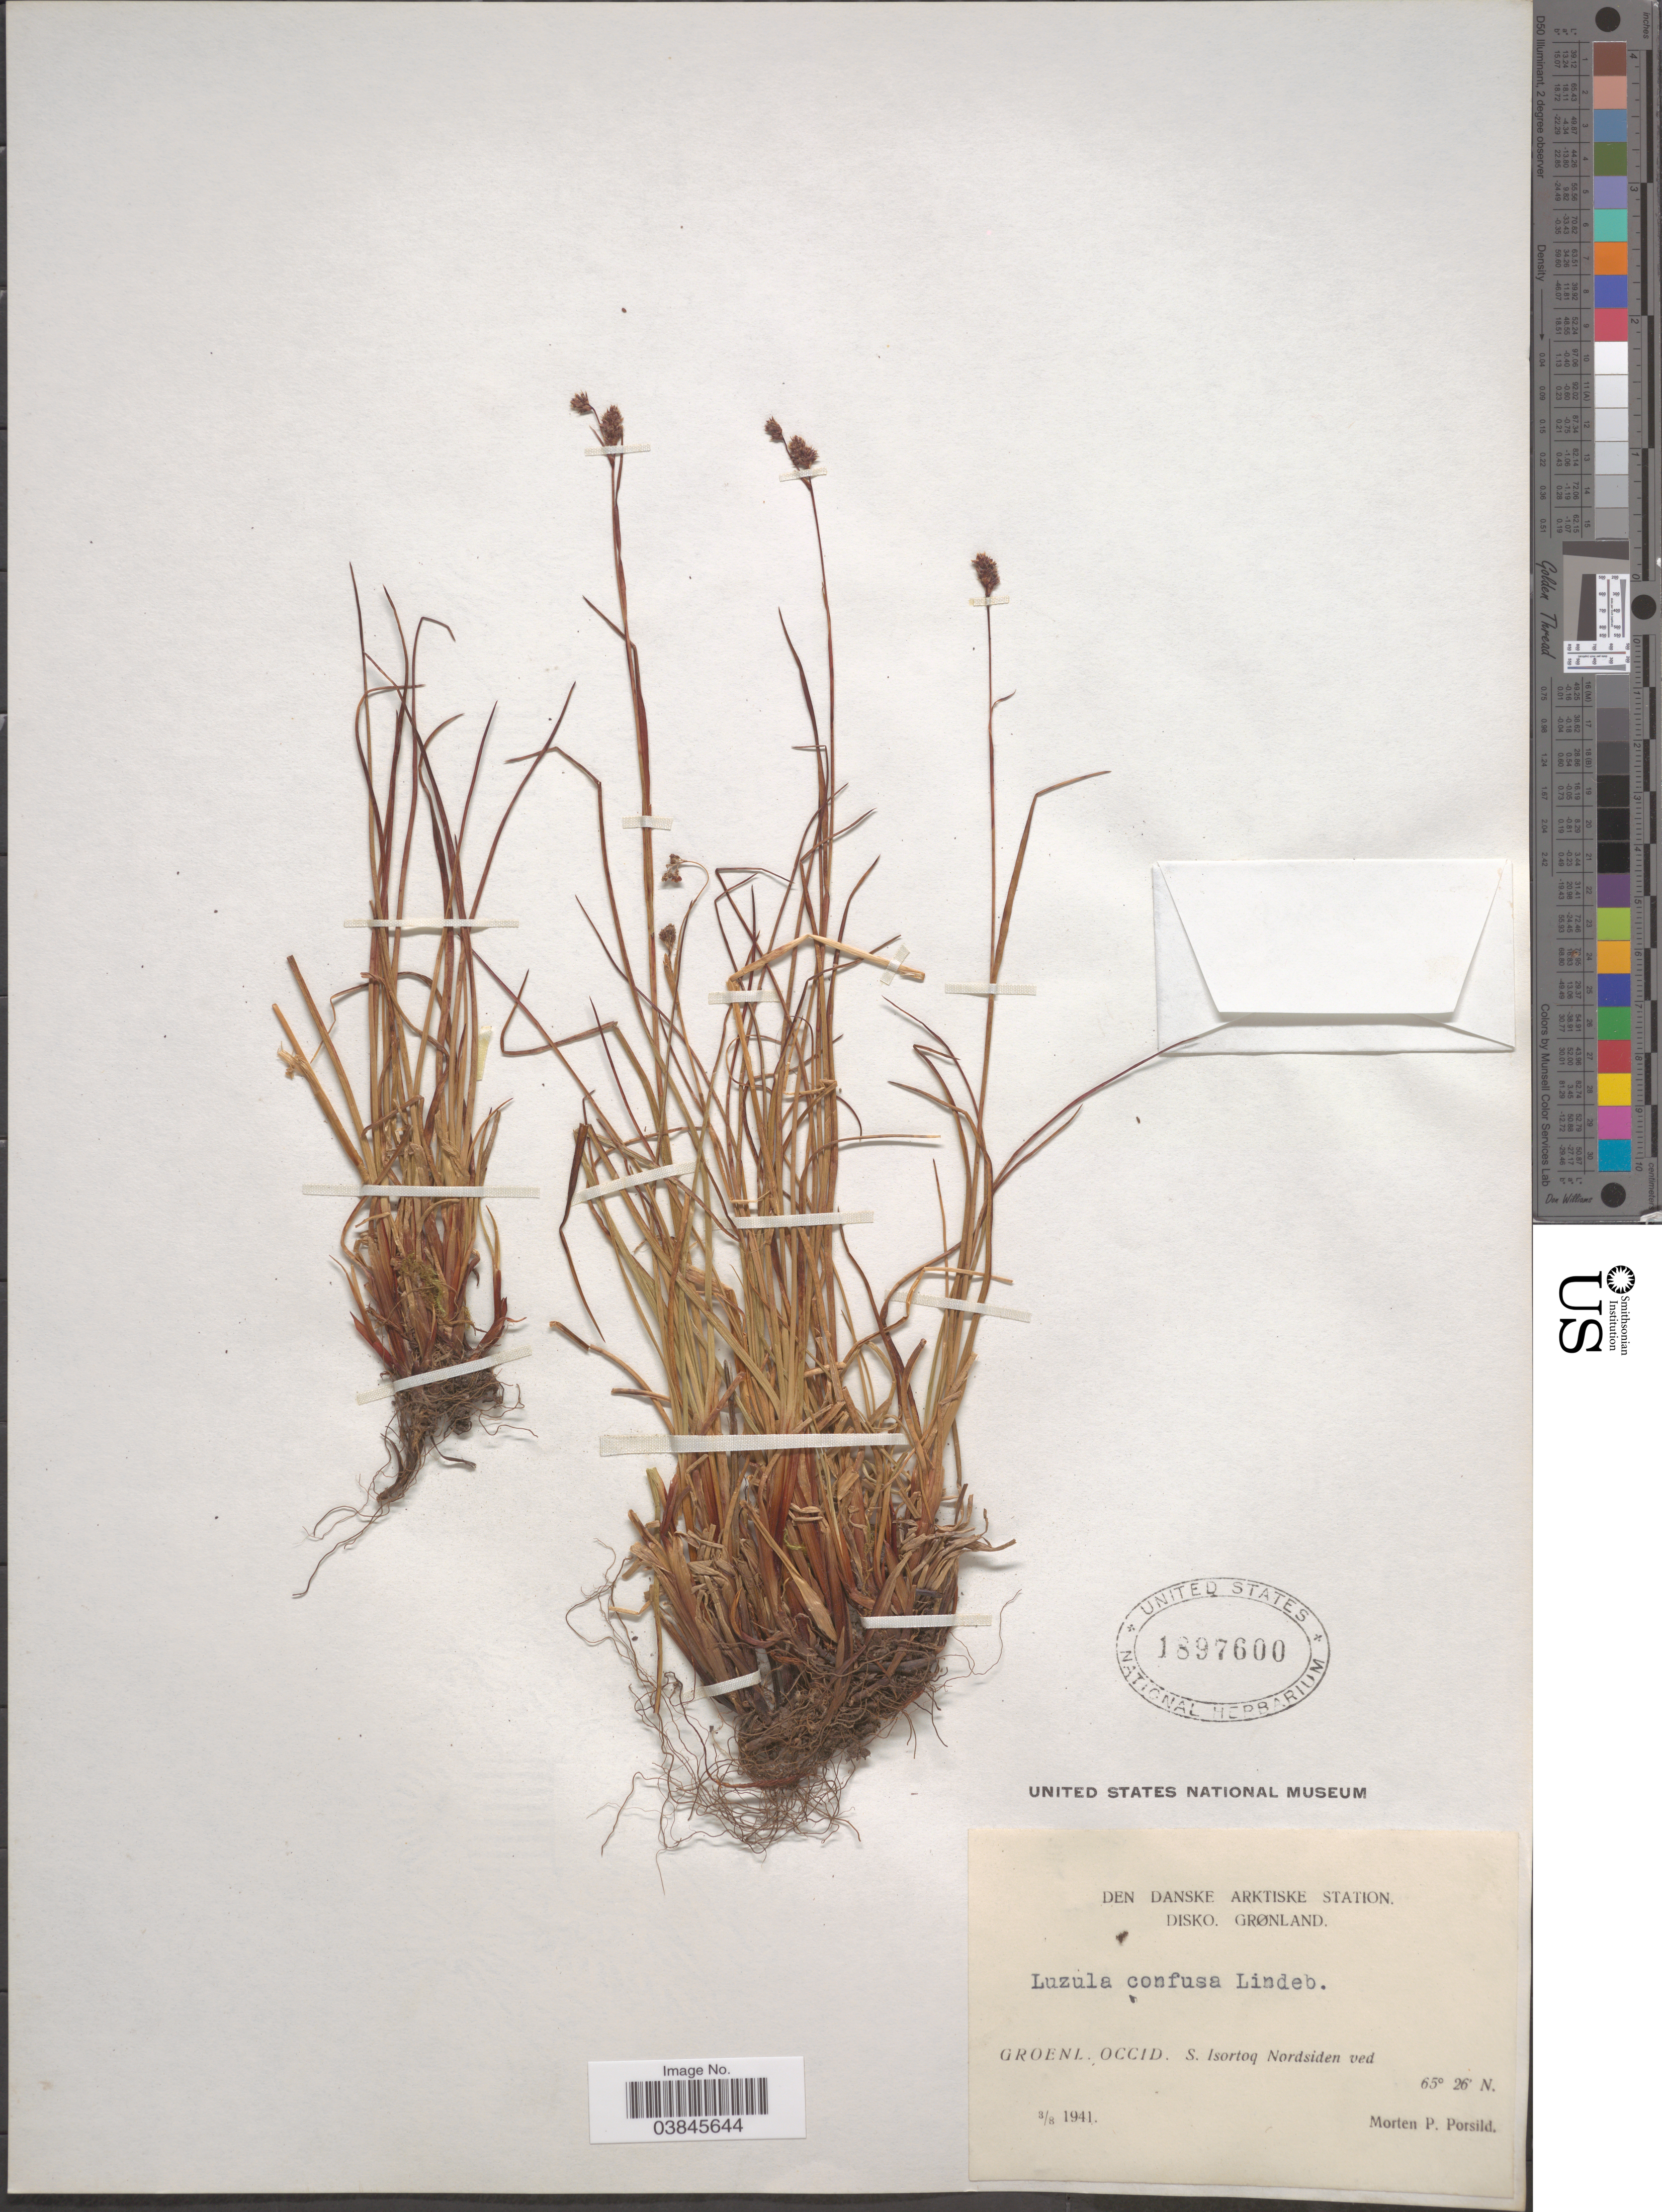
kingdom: Plantae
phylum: Tracheophyta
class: Liliopsida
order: Poales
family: Juncaceae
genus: Luzula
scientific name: Luzula confusa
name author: Lindeb.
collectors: M. P. Porsild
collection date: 1941-08-03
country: Greenland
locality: Den Dankse Arktiske Station. Disko. Grønland. Groenl. Occid. S. Isortoq Nordsiden ved.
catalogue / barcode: US 1897600